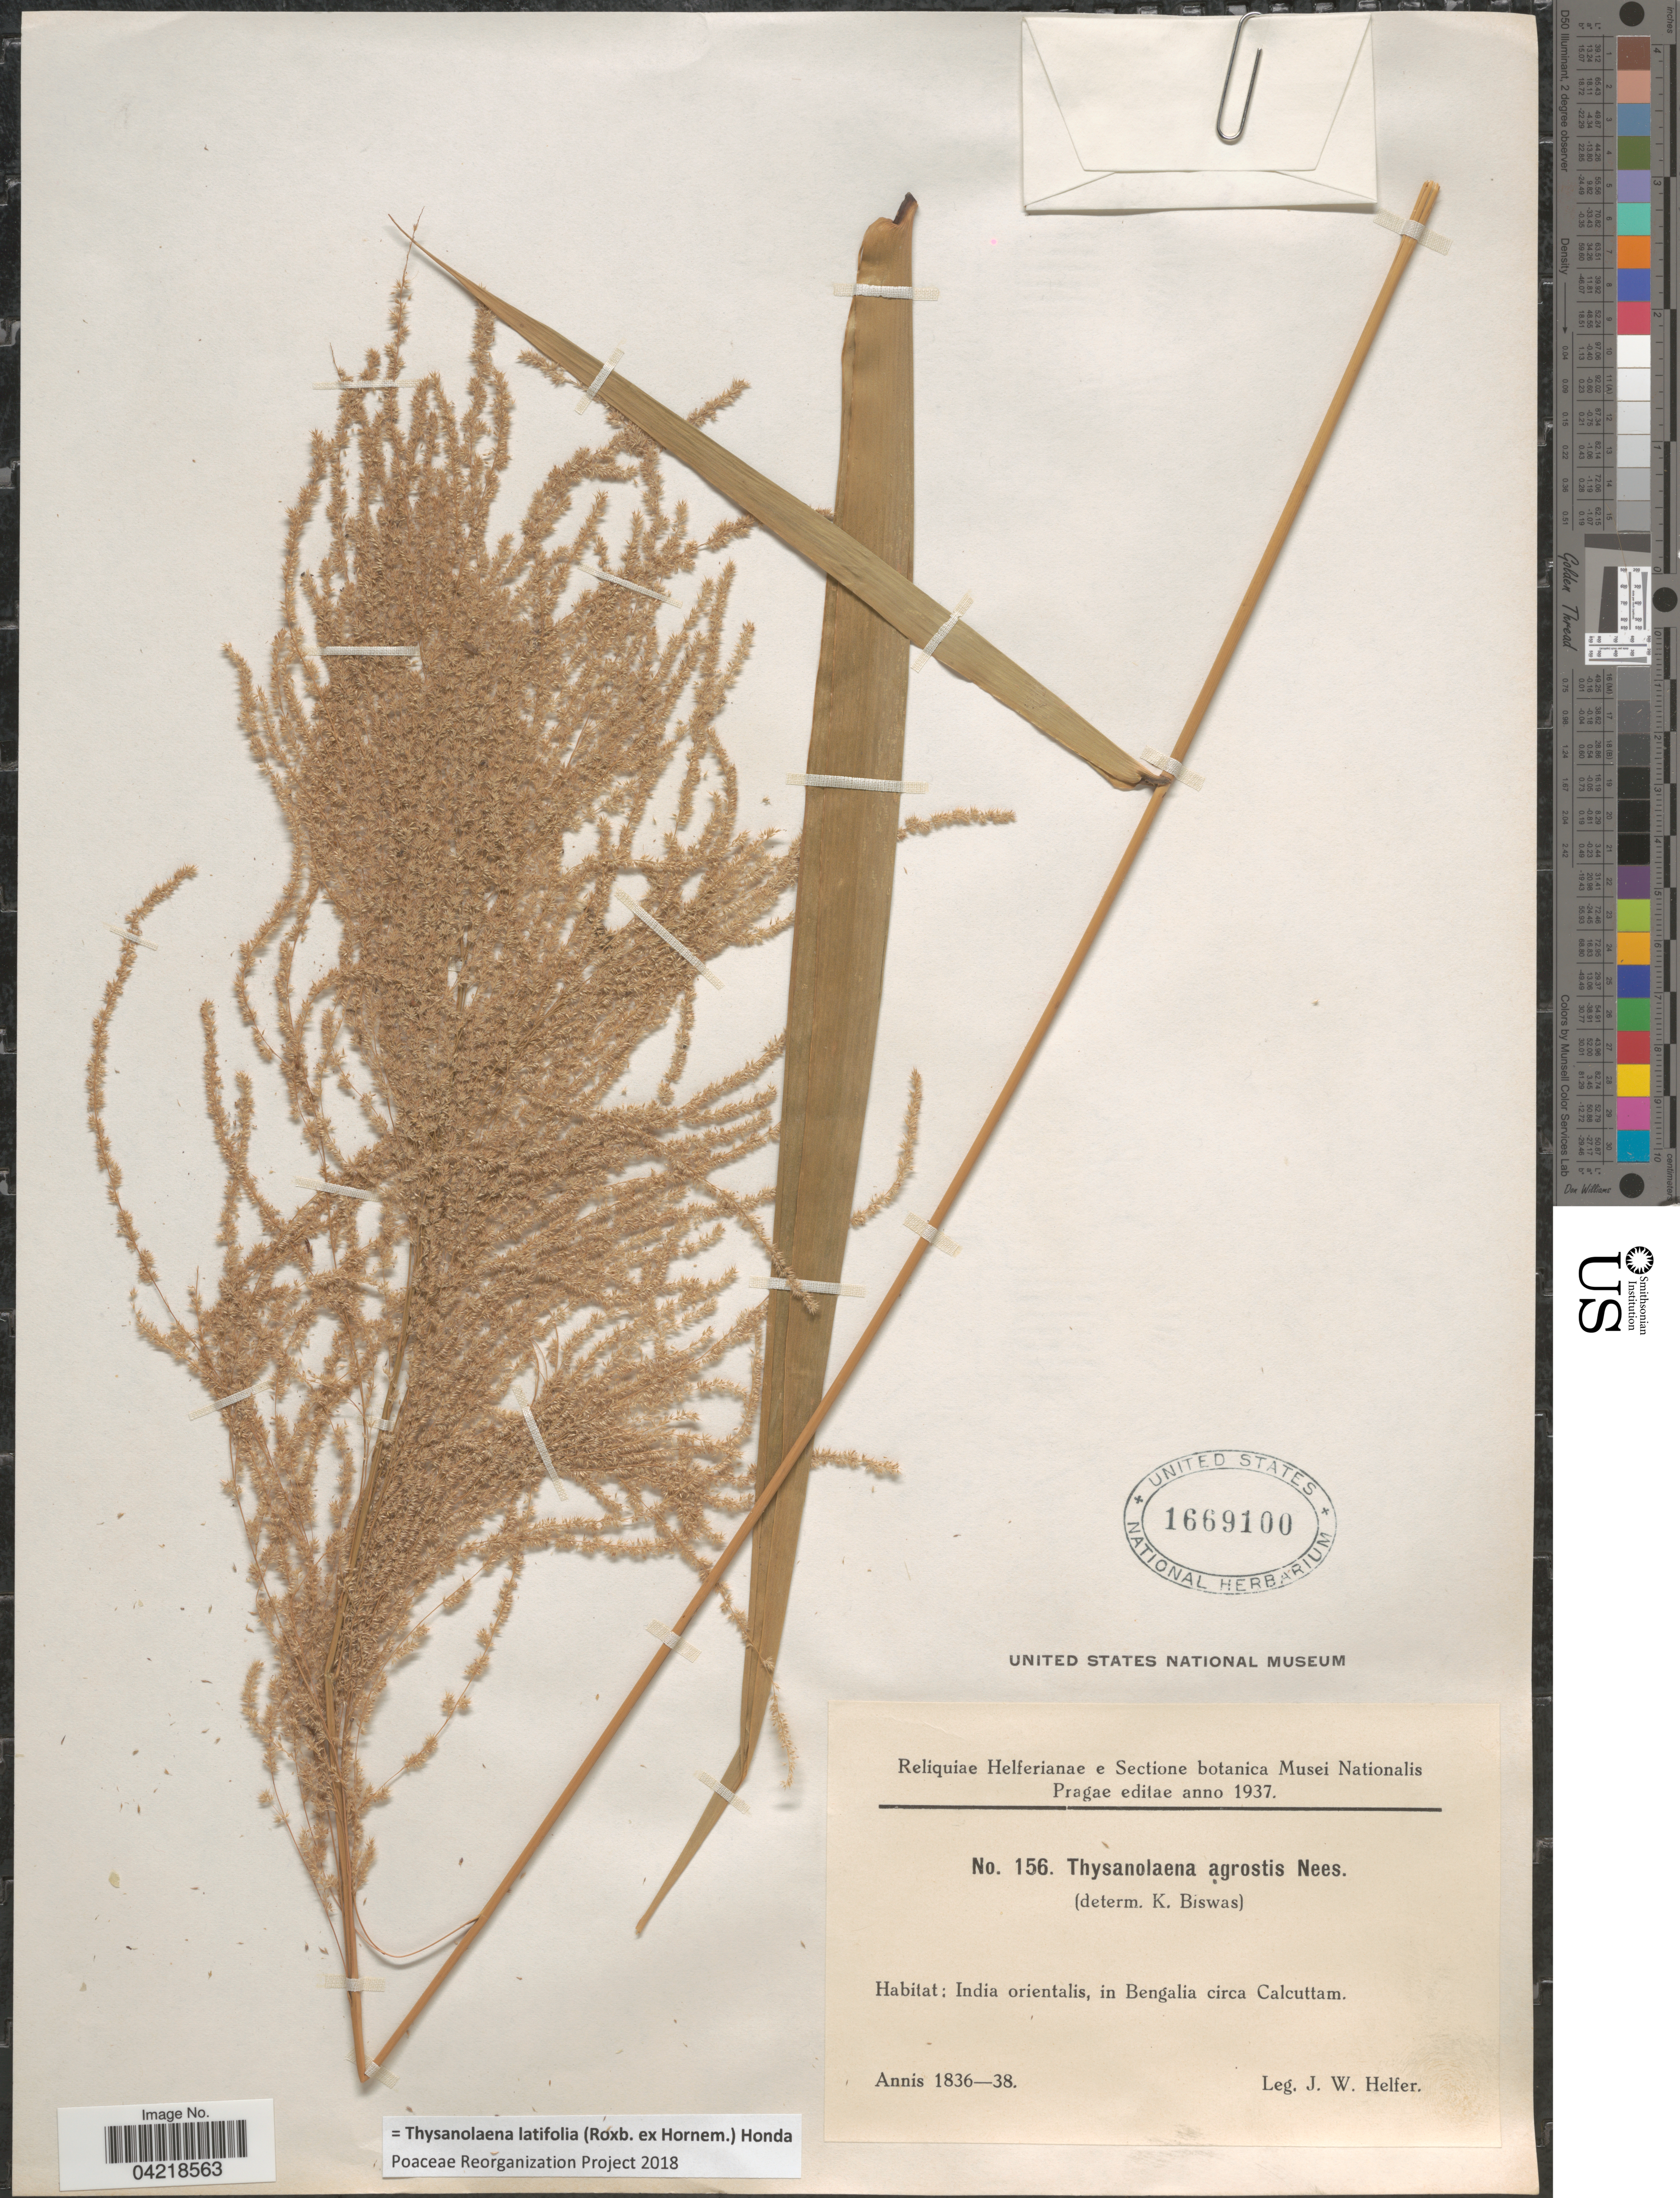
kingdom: Plantae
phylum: Tracheophyta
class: Liliopsida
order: Poales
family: Poaceae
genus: Thysanolaena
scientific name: Thysanolaena latifolia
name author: (Roxb. ex Hornem.) Honda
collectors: J. W. Helfer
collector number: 156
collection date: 1836/1838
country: India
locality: India orientalis, in Bengalia circa Calcuttam.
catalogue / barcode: US 1669100